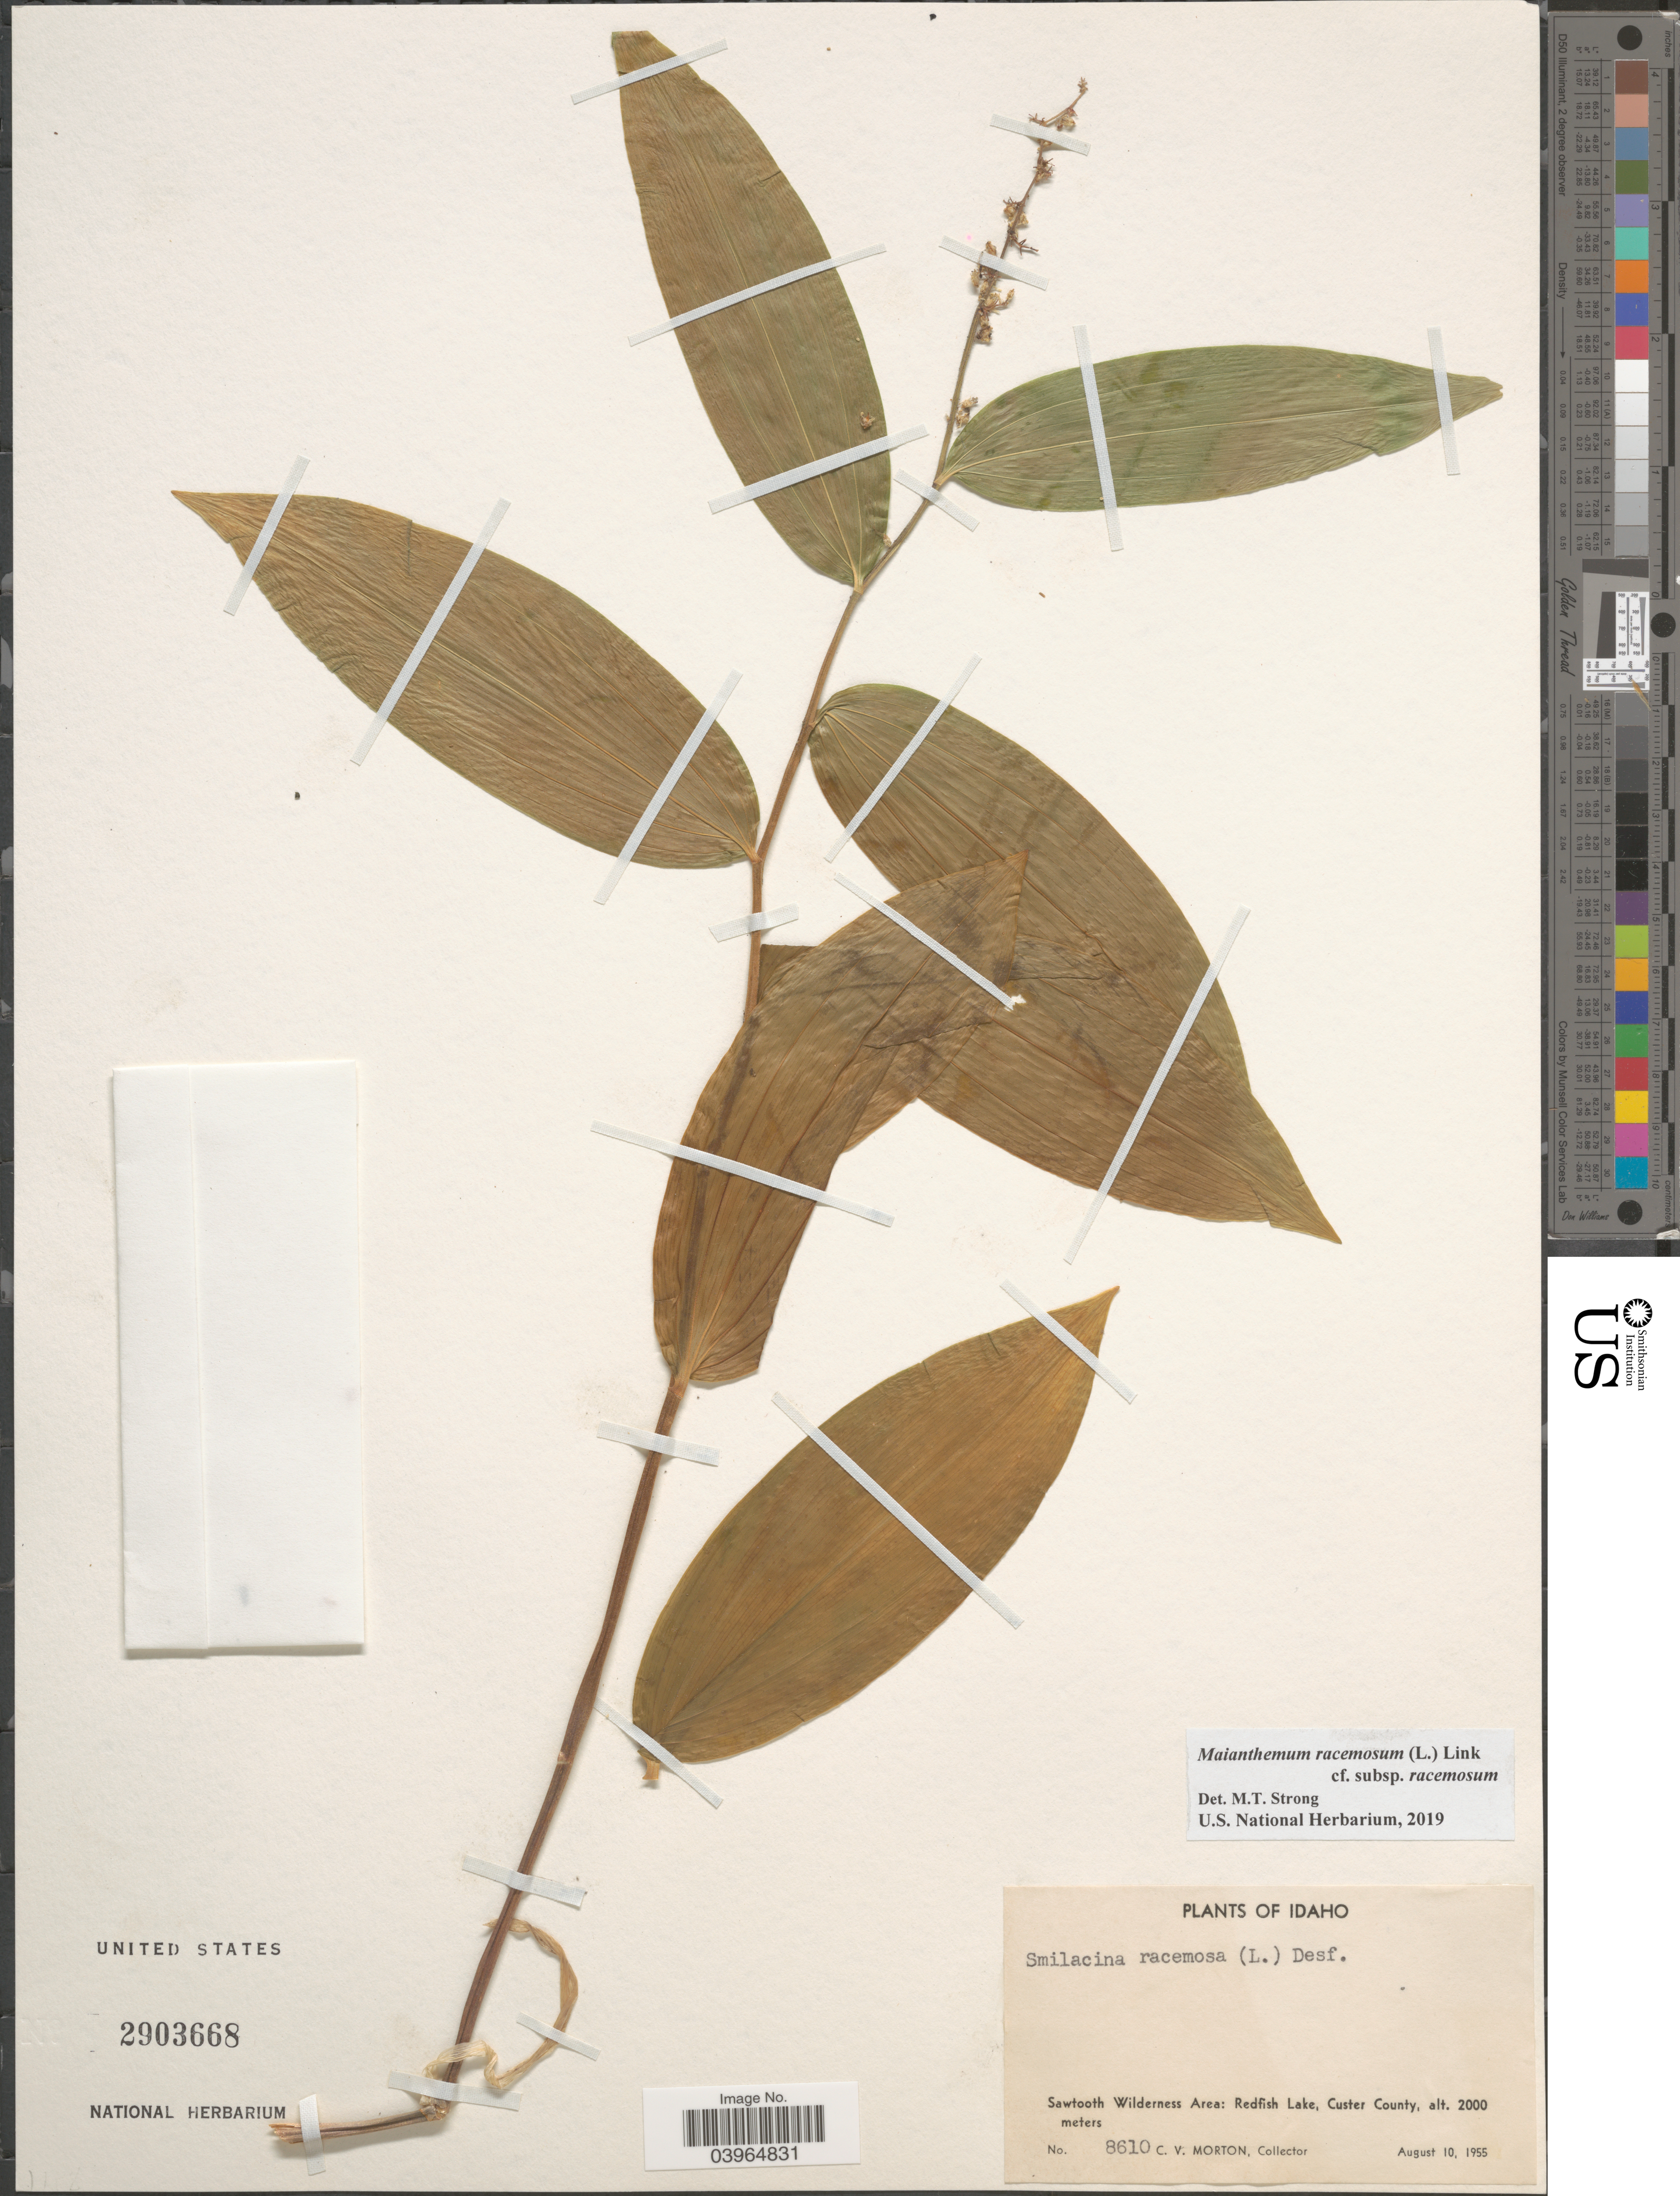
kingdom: Plantae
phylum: Tracheophyta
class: Liliopsida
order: Asparagales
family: Asparagaceae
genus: Maianthemum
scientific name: Maianthemum racemosum subsp. racemosum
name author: (L.) Link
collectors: C. V. Morton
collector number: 8610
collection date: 1955-08-10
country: United States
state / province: Idaho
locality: Sawtooth Wilderness Area: Redfish Lake, Custer County.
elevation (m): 2000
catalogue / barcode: US 2903668